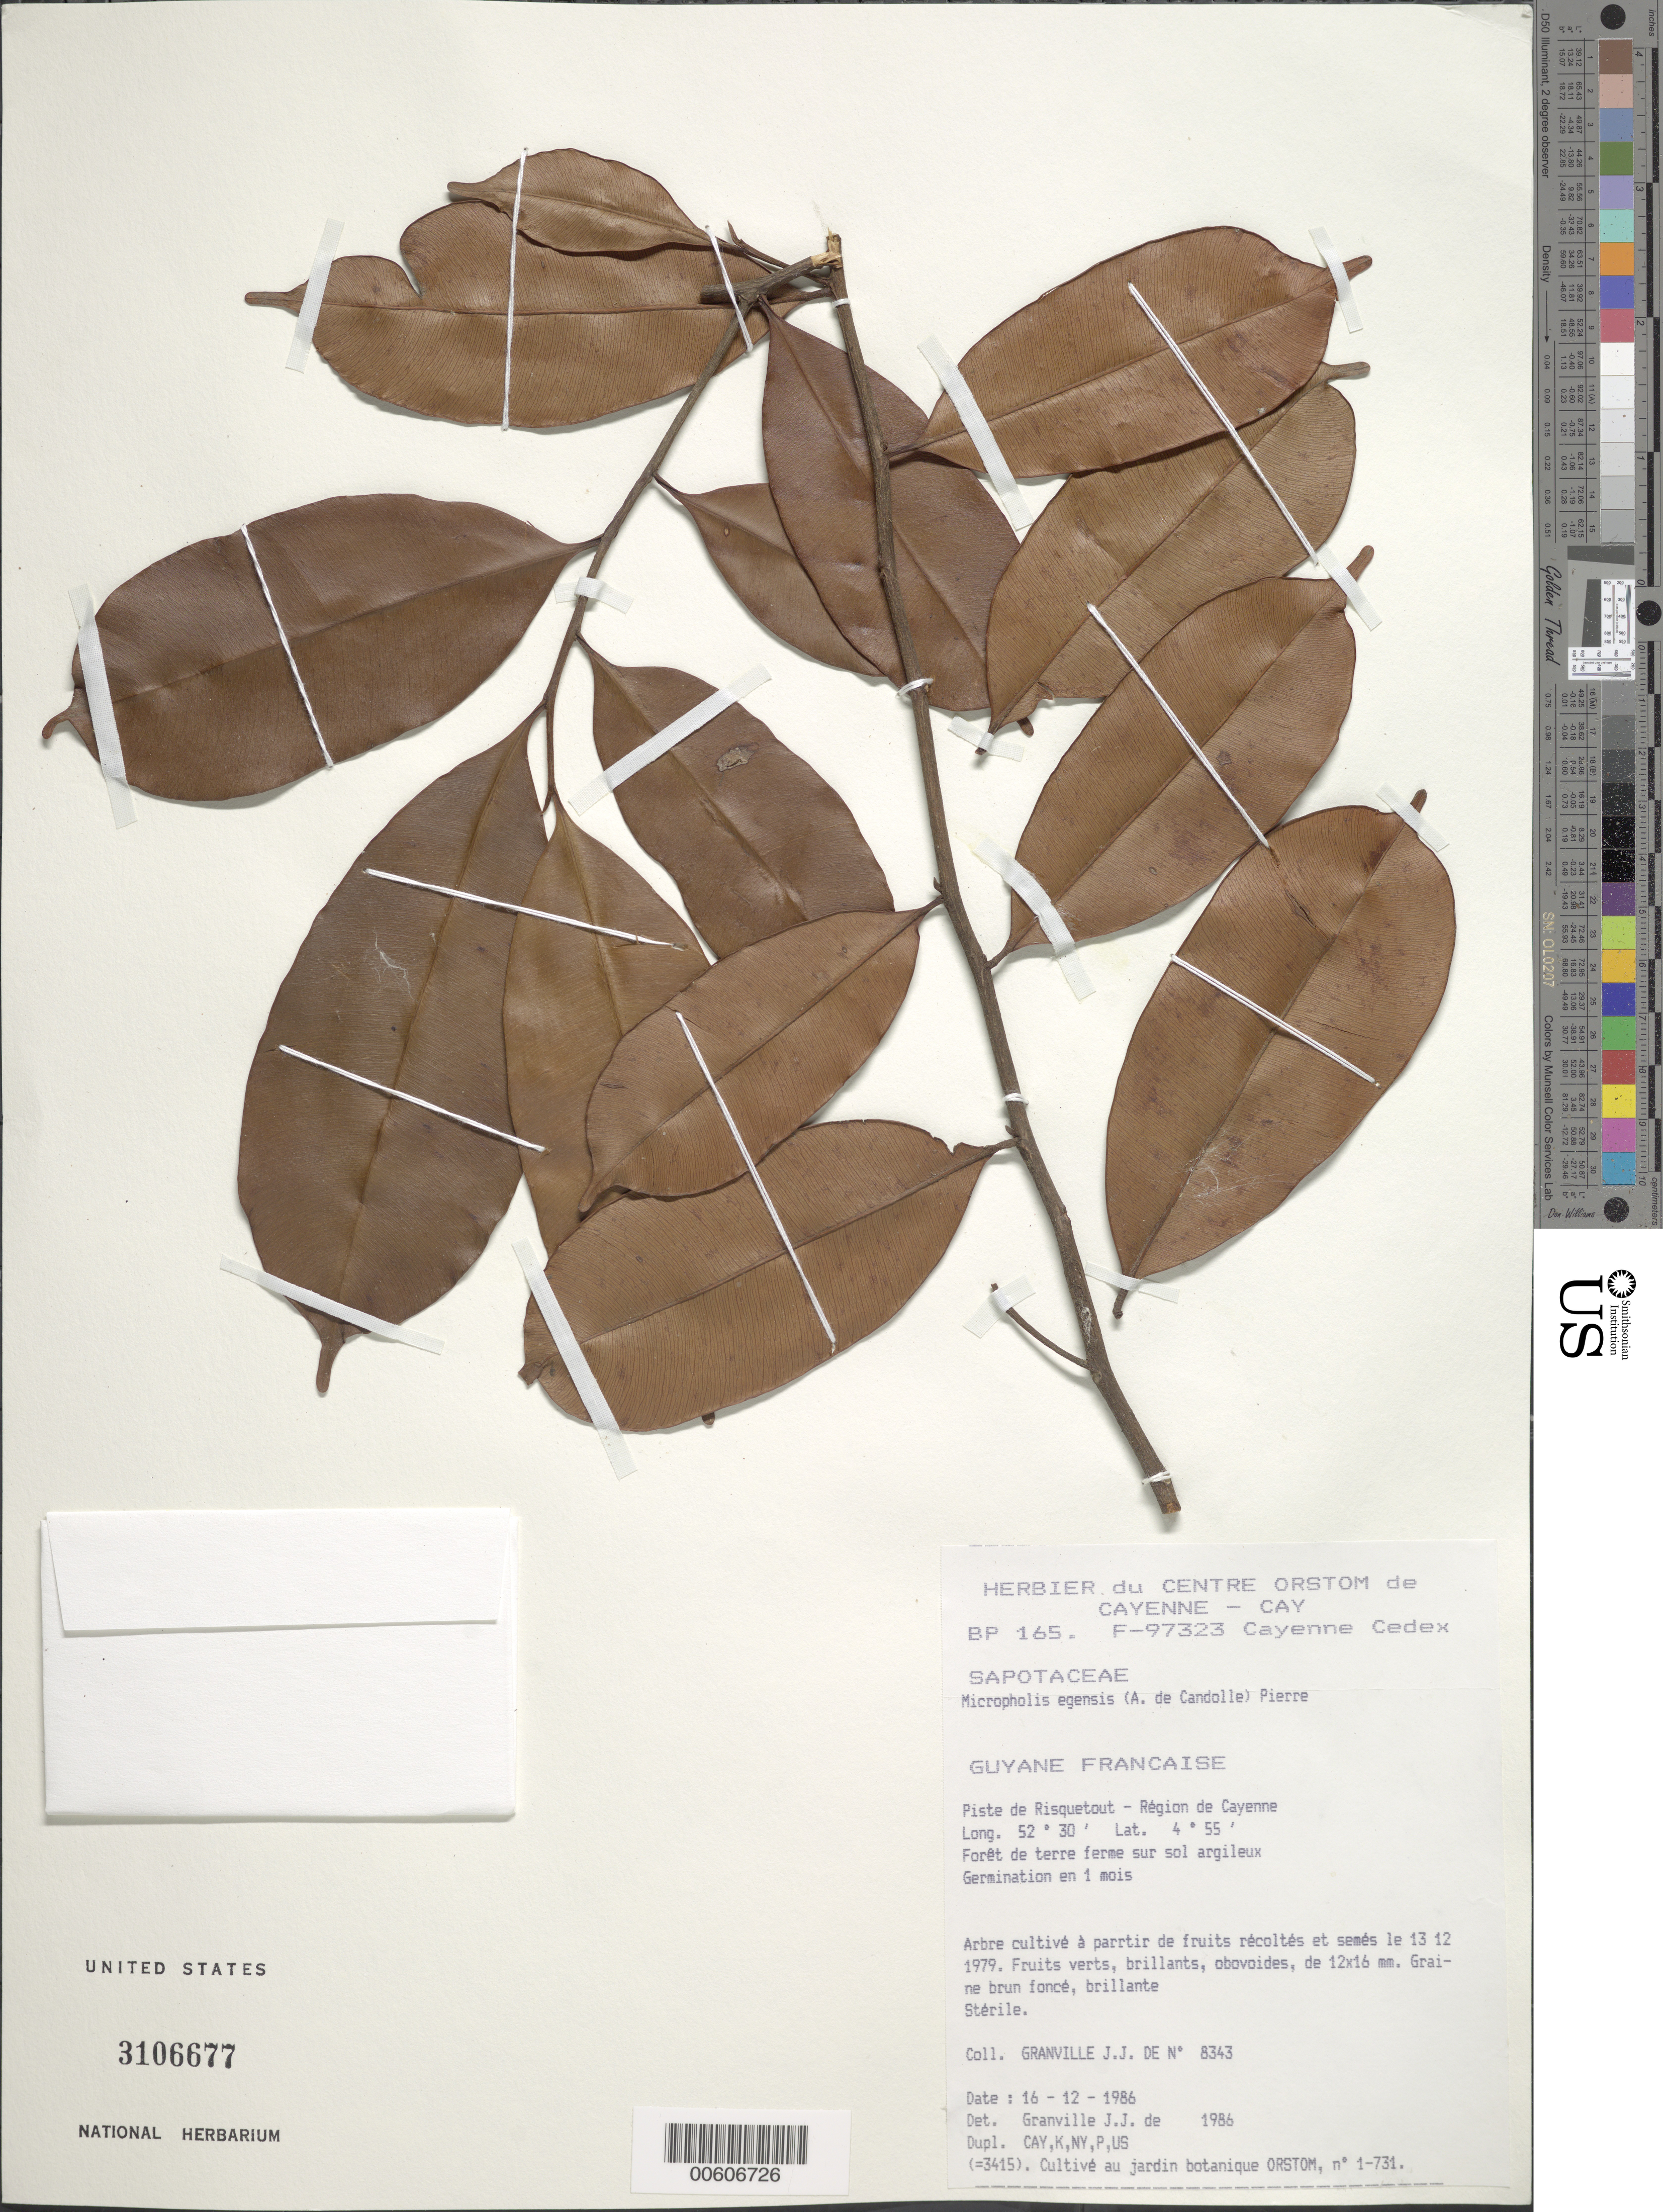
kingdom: Plantae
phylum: Tracheophyta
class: Magnoliopsida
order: Ericales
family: Sapotaceae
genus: Micropholis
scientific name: Micropholis egensis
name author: (A. DC.) Pierre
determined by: Granville, J. J. de, (CAY), Institut de Recherche pour le Developpement (IRD) (FRENCH GUIANA)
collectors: J.-J. de Granville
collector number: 8343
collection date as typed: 16-Dec-86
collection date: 1986-12-16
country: French Guiana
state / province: Cayenne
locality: Cayenne, Piste de Risquetout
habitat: Foret de terre ferme sur sol argileux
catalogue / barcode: US 3106677